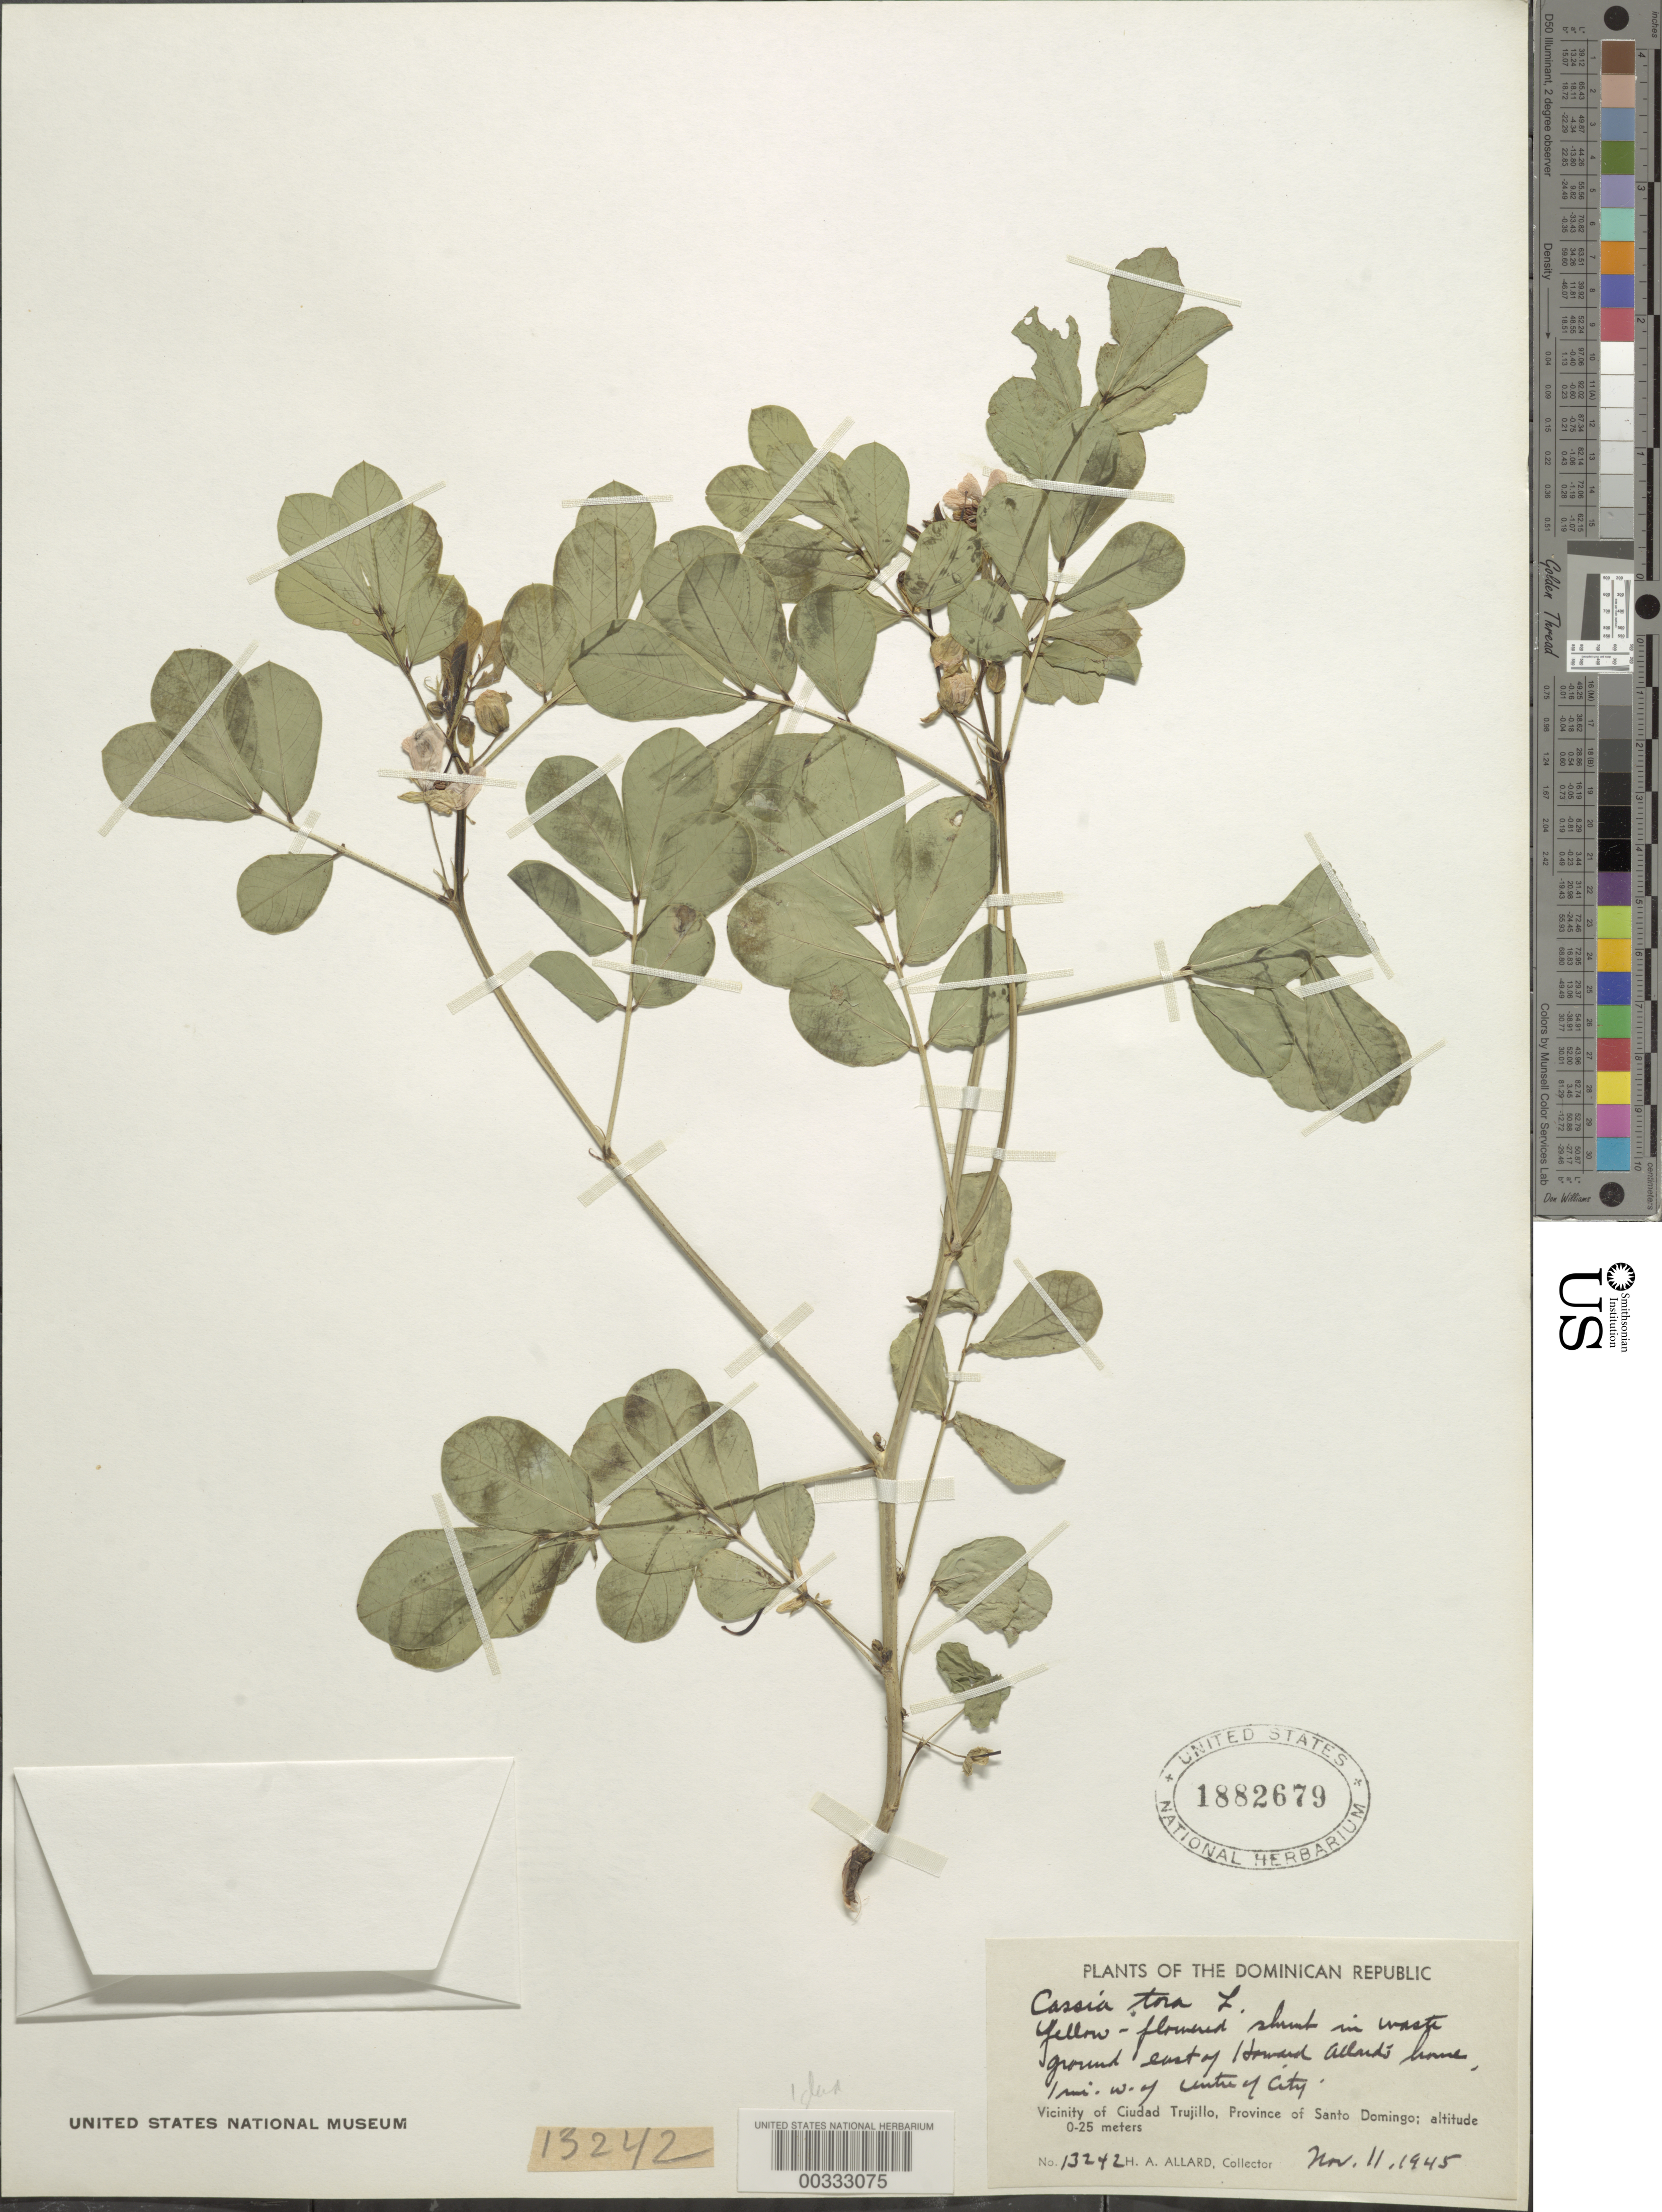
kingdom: Plantae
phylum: Tracheophyta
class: Magnoliopsida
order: Fabales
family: Fabaceae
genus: Senna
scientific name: Senna obtusifolia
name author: (L.) H.S. Irwin & Barneby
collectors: H. A. Allard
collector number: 13242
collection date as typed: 11 Nov 1945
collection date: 1945-11-11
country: Dominican Republic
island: Hispaniola Island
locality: E of h. allard's home, 1 mi w of center of city; vicinity of santo domingo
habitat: Waste grounds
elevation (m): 0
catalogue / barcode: US 1882679